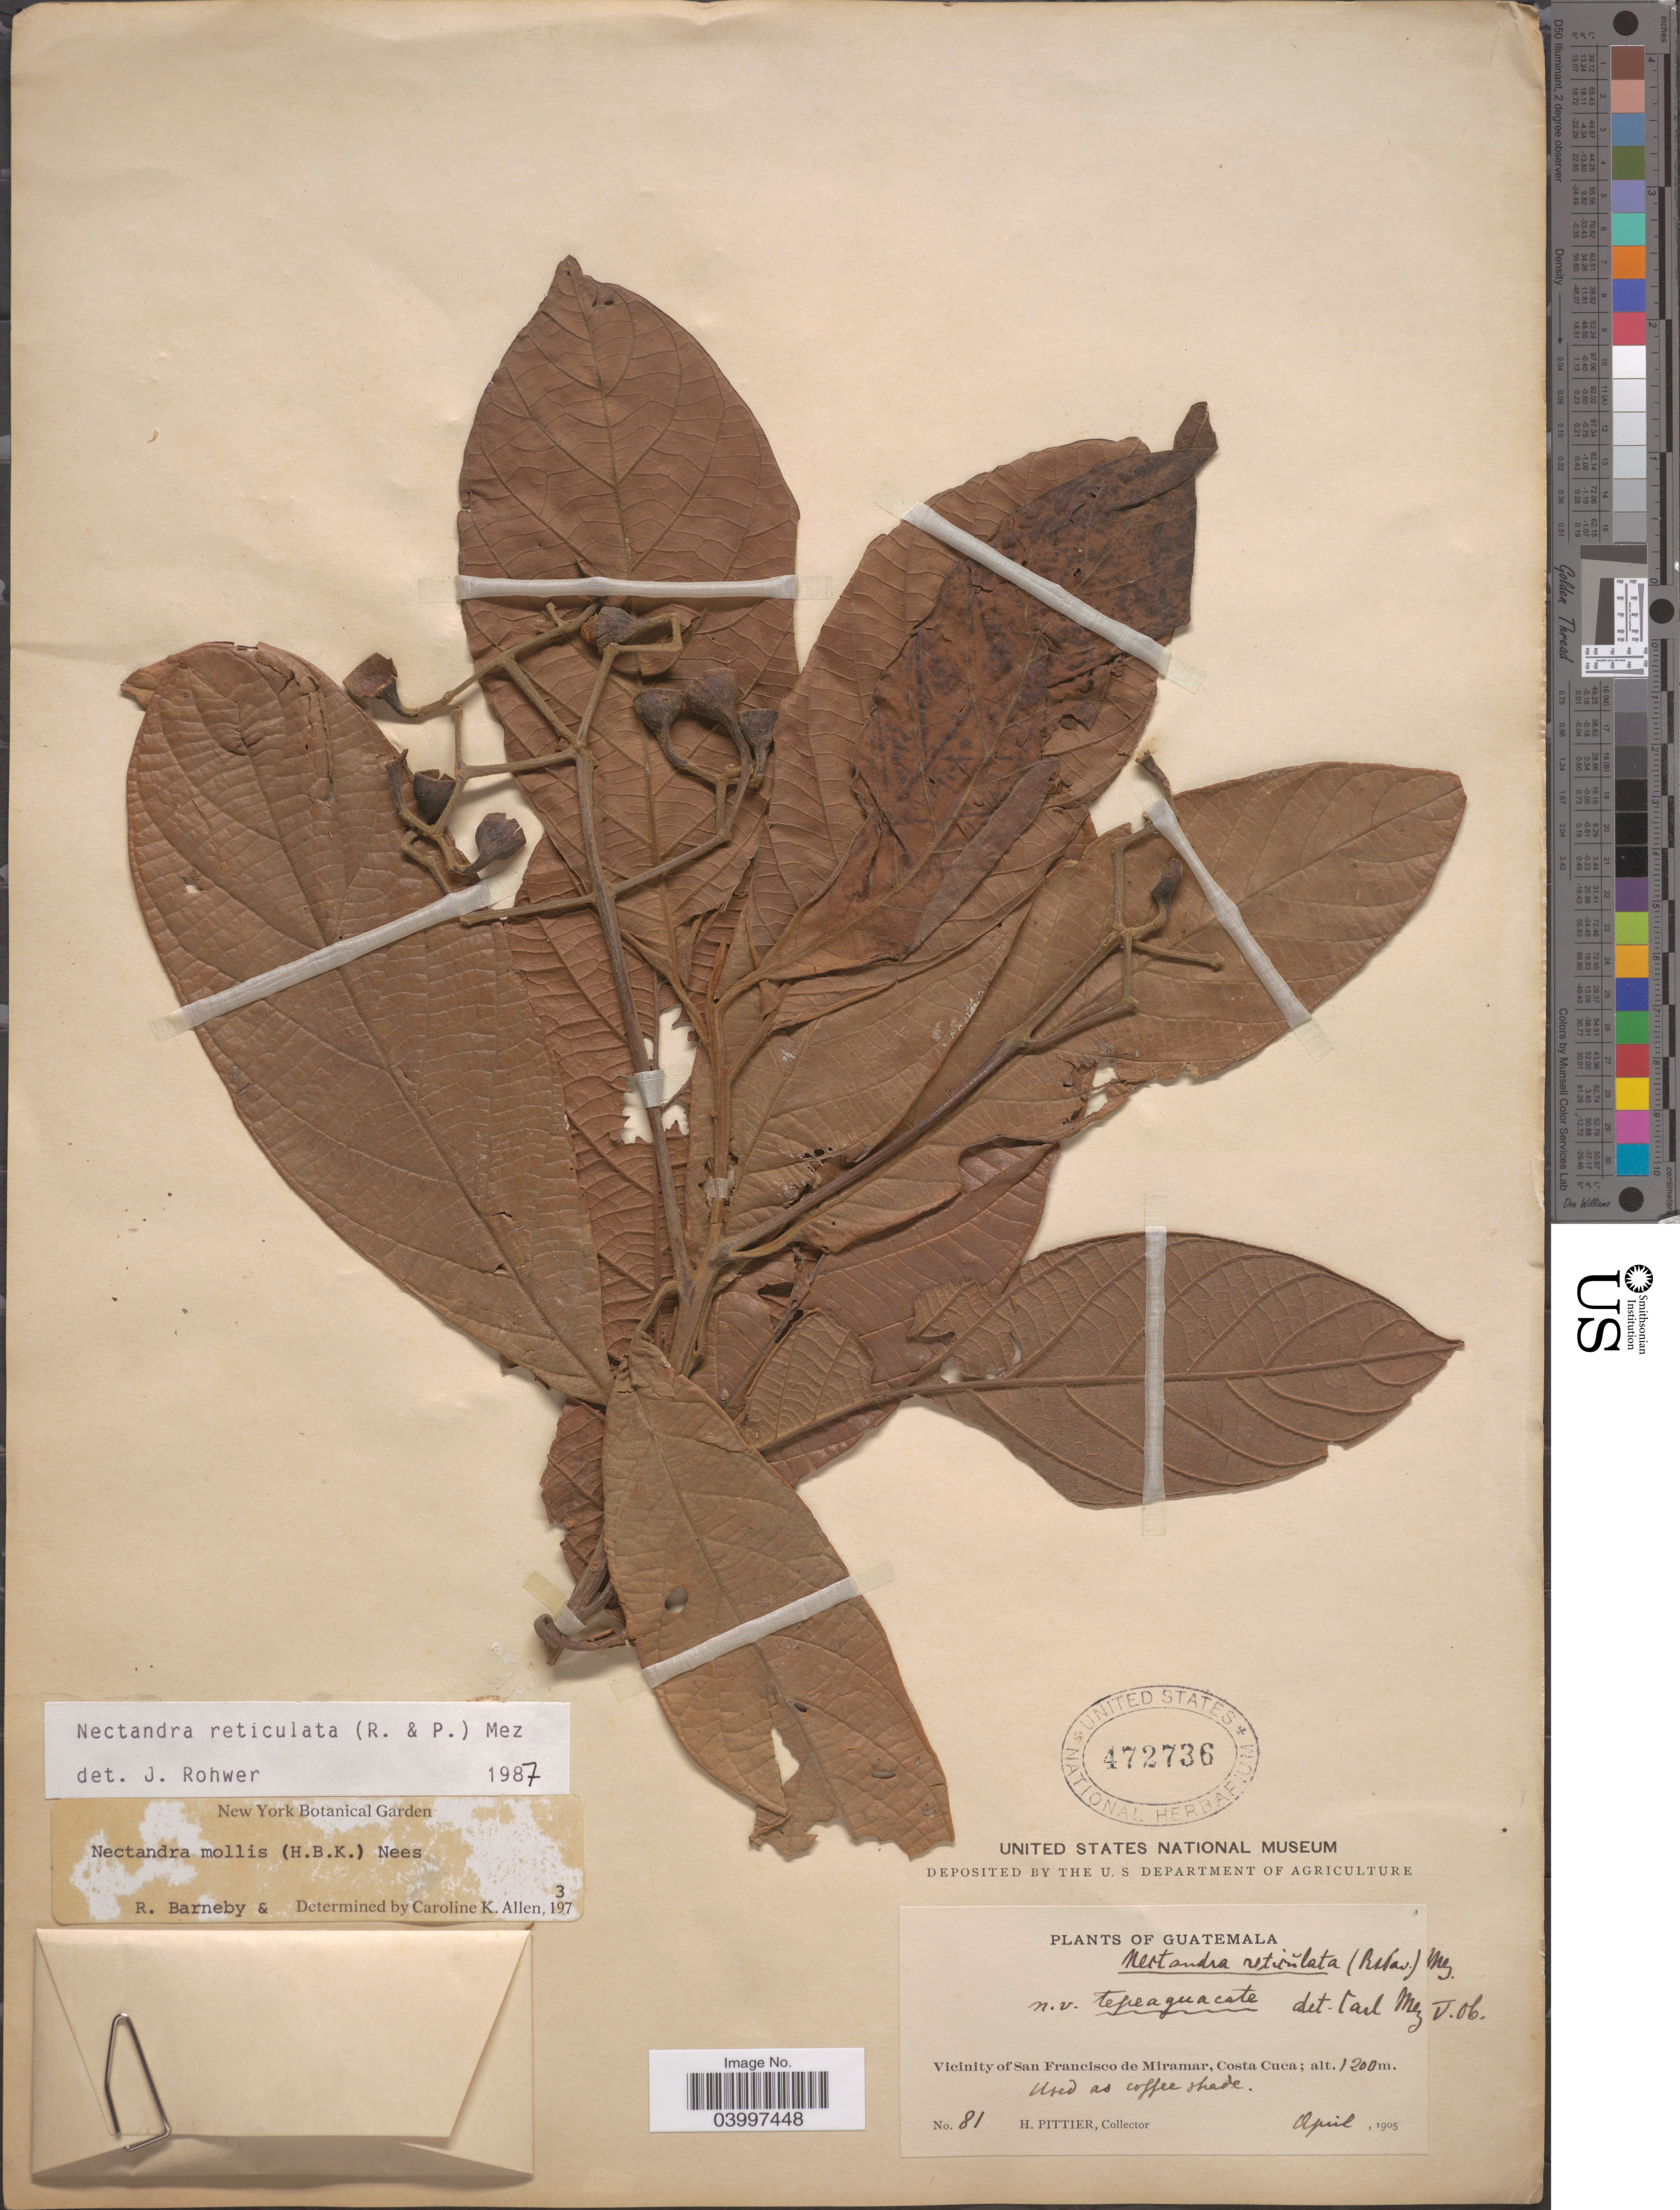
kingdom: Plantae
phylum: Tracheophyta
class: Magnoliopsida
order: Laurales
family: Lauraceae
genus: Nectandra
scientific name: Nectandra reticulata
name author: (Ruiz & Pav.) Mez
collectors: H. F. Pittier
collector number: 81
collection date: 1905-04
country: Guatemala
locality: Vicinity of San Francisco de Miramar, Costa Cuca.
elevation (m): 1200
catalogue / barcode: US 472736